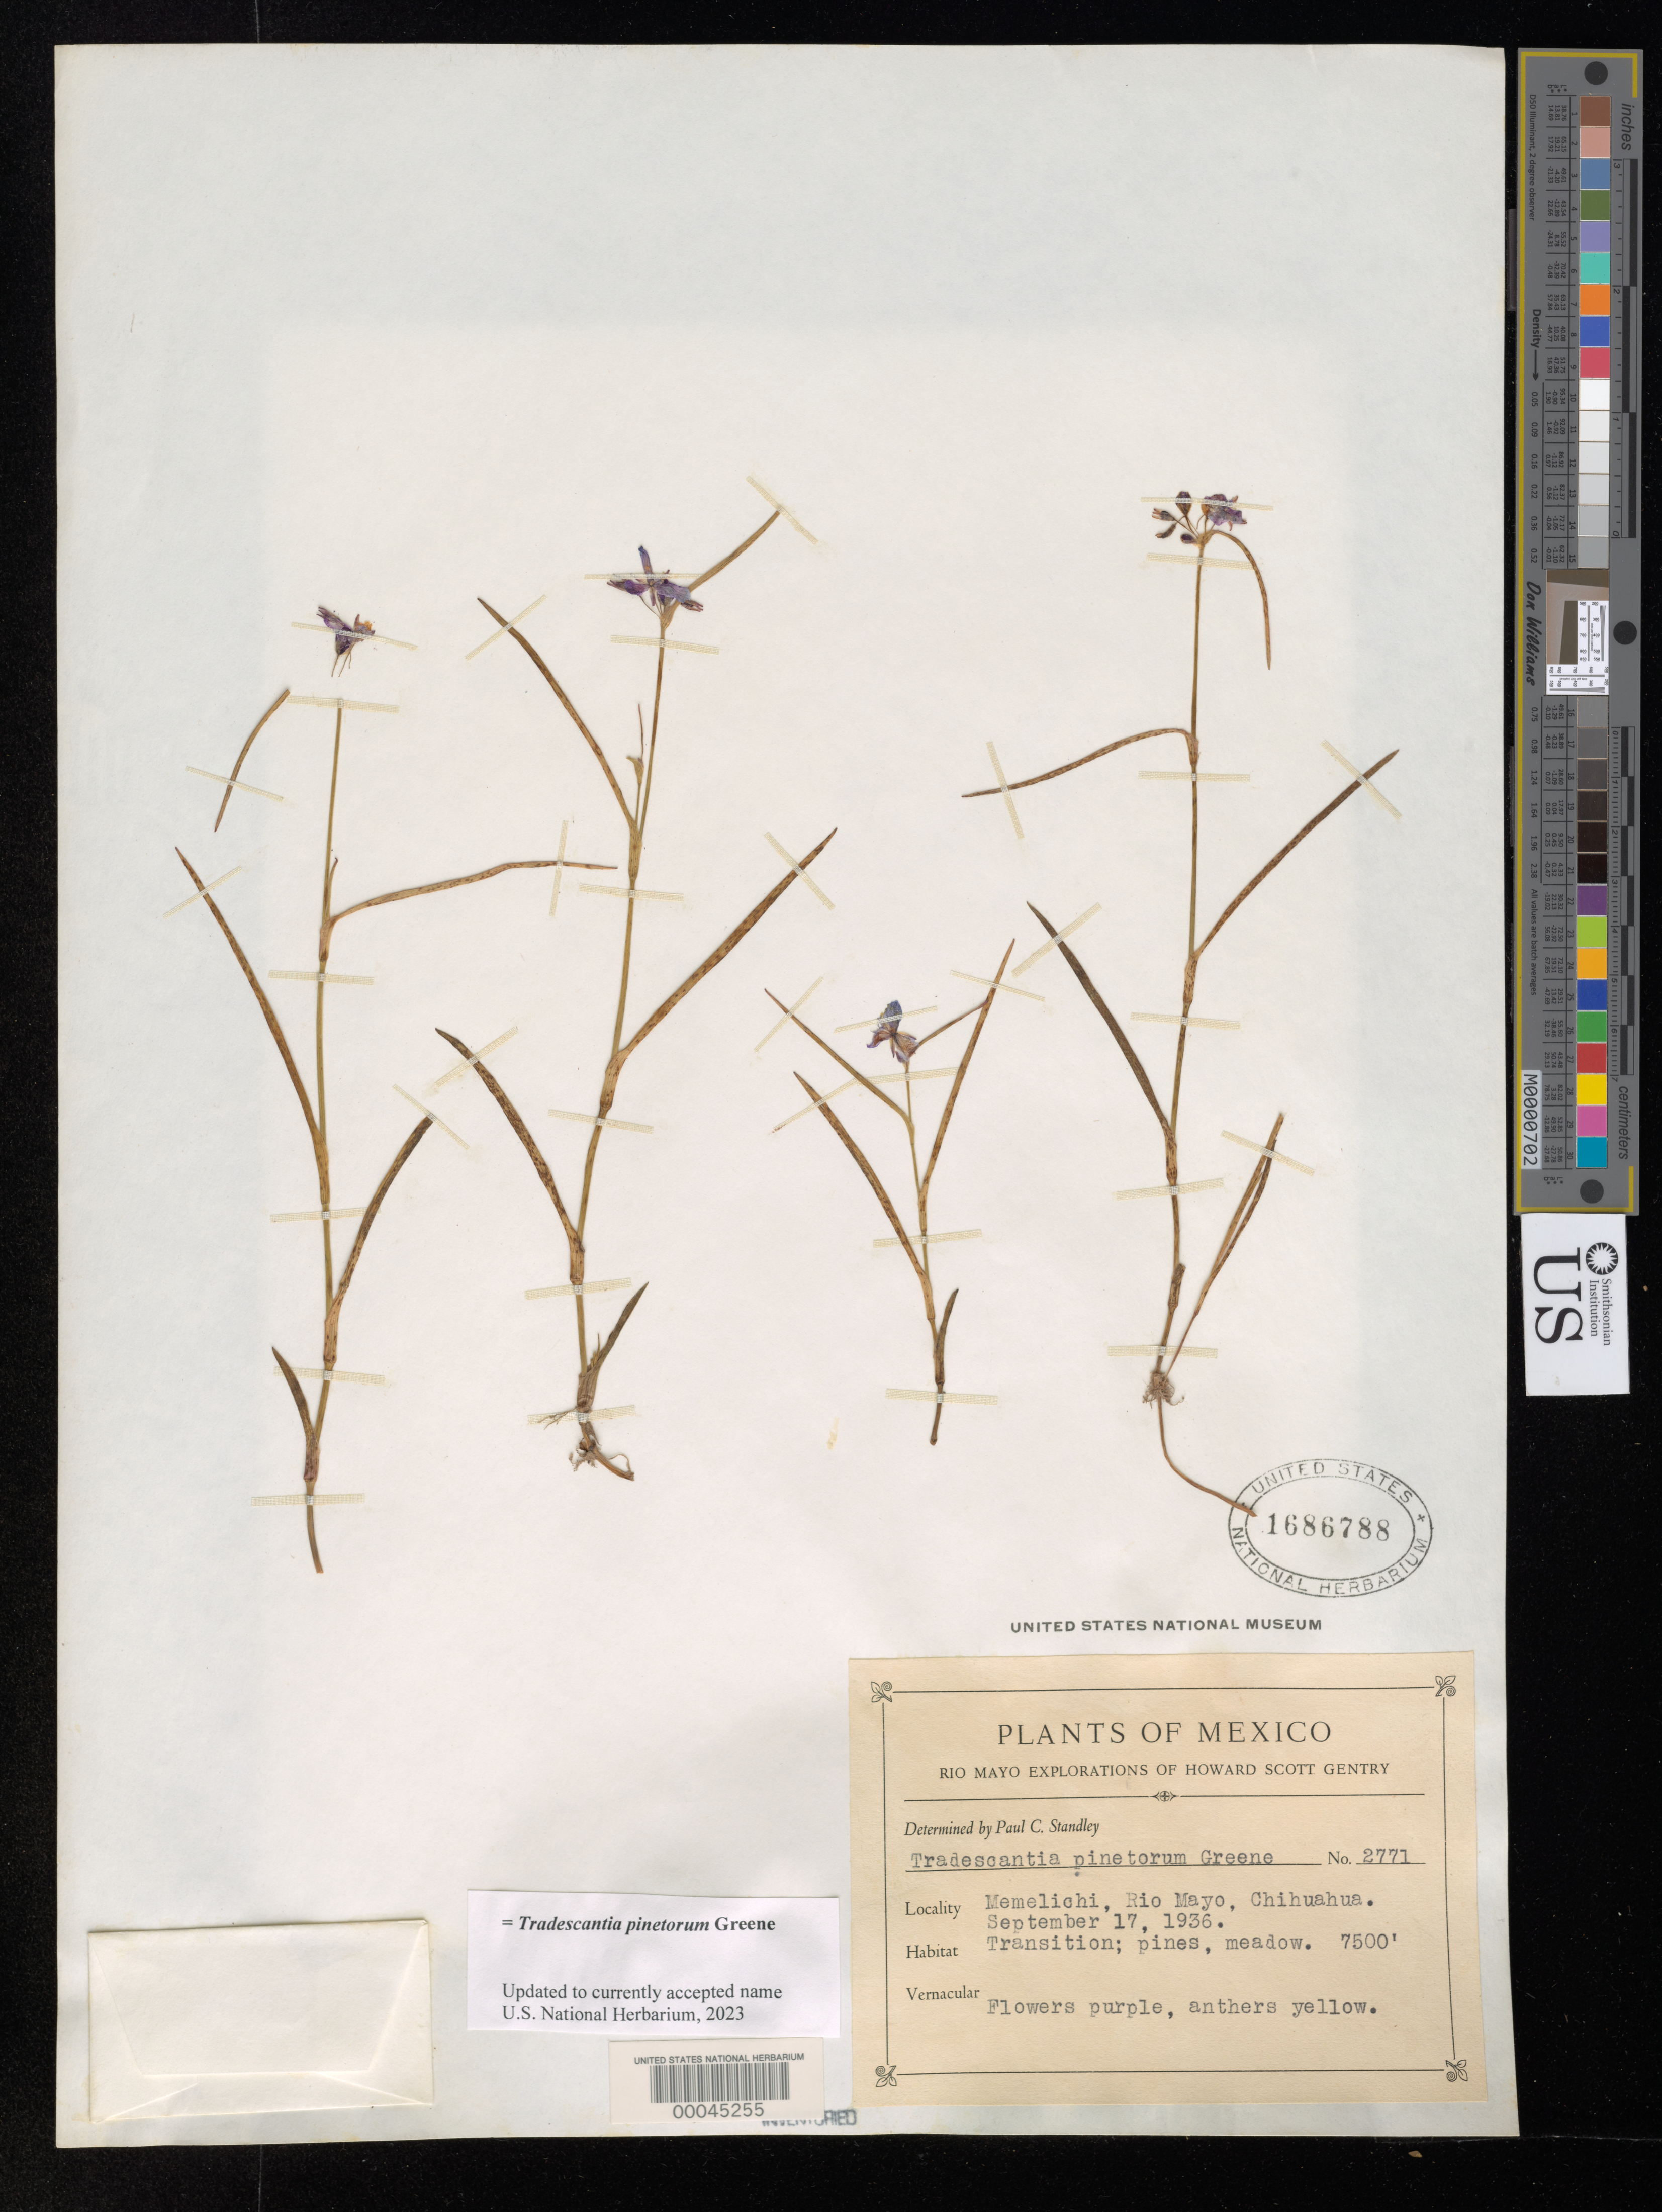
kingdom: Plantae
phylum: Tracheophyta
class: Liliopsida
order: Commelinales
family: Commelinaceae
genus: Tradescantia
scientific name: Tradescantia pinetorum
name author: Greene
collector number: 2771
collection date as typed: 17 Sep 1936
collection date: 1936-09-17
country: Mexico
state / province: Chihuahua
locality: Memelichi, Rio Mayo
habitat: Transition meadow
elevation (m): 2286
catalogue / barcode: US 1686788